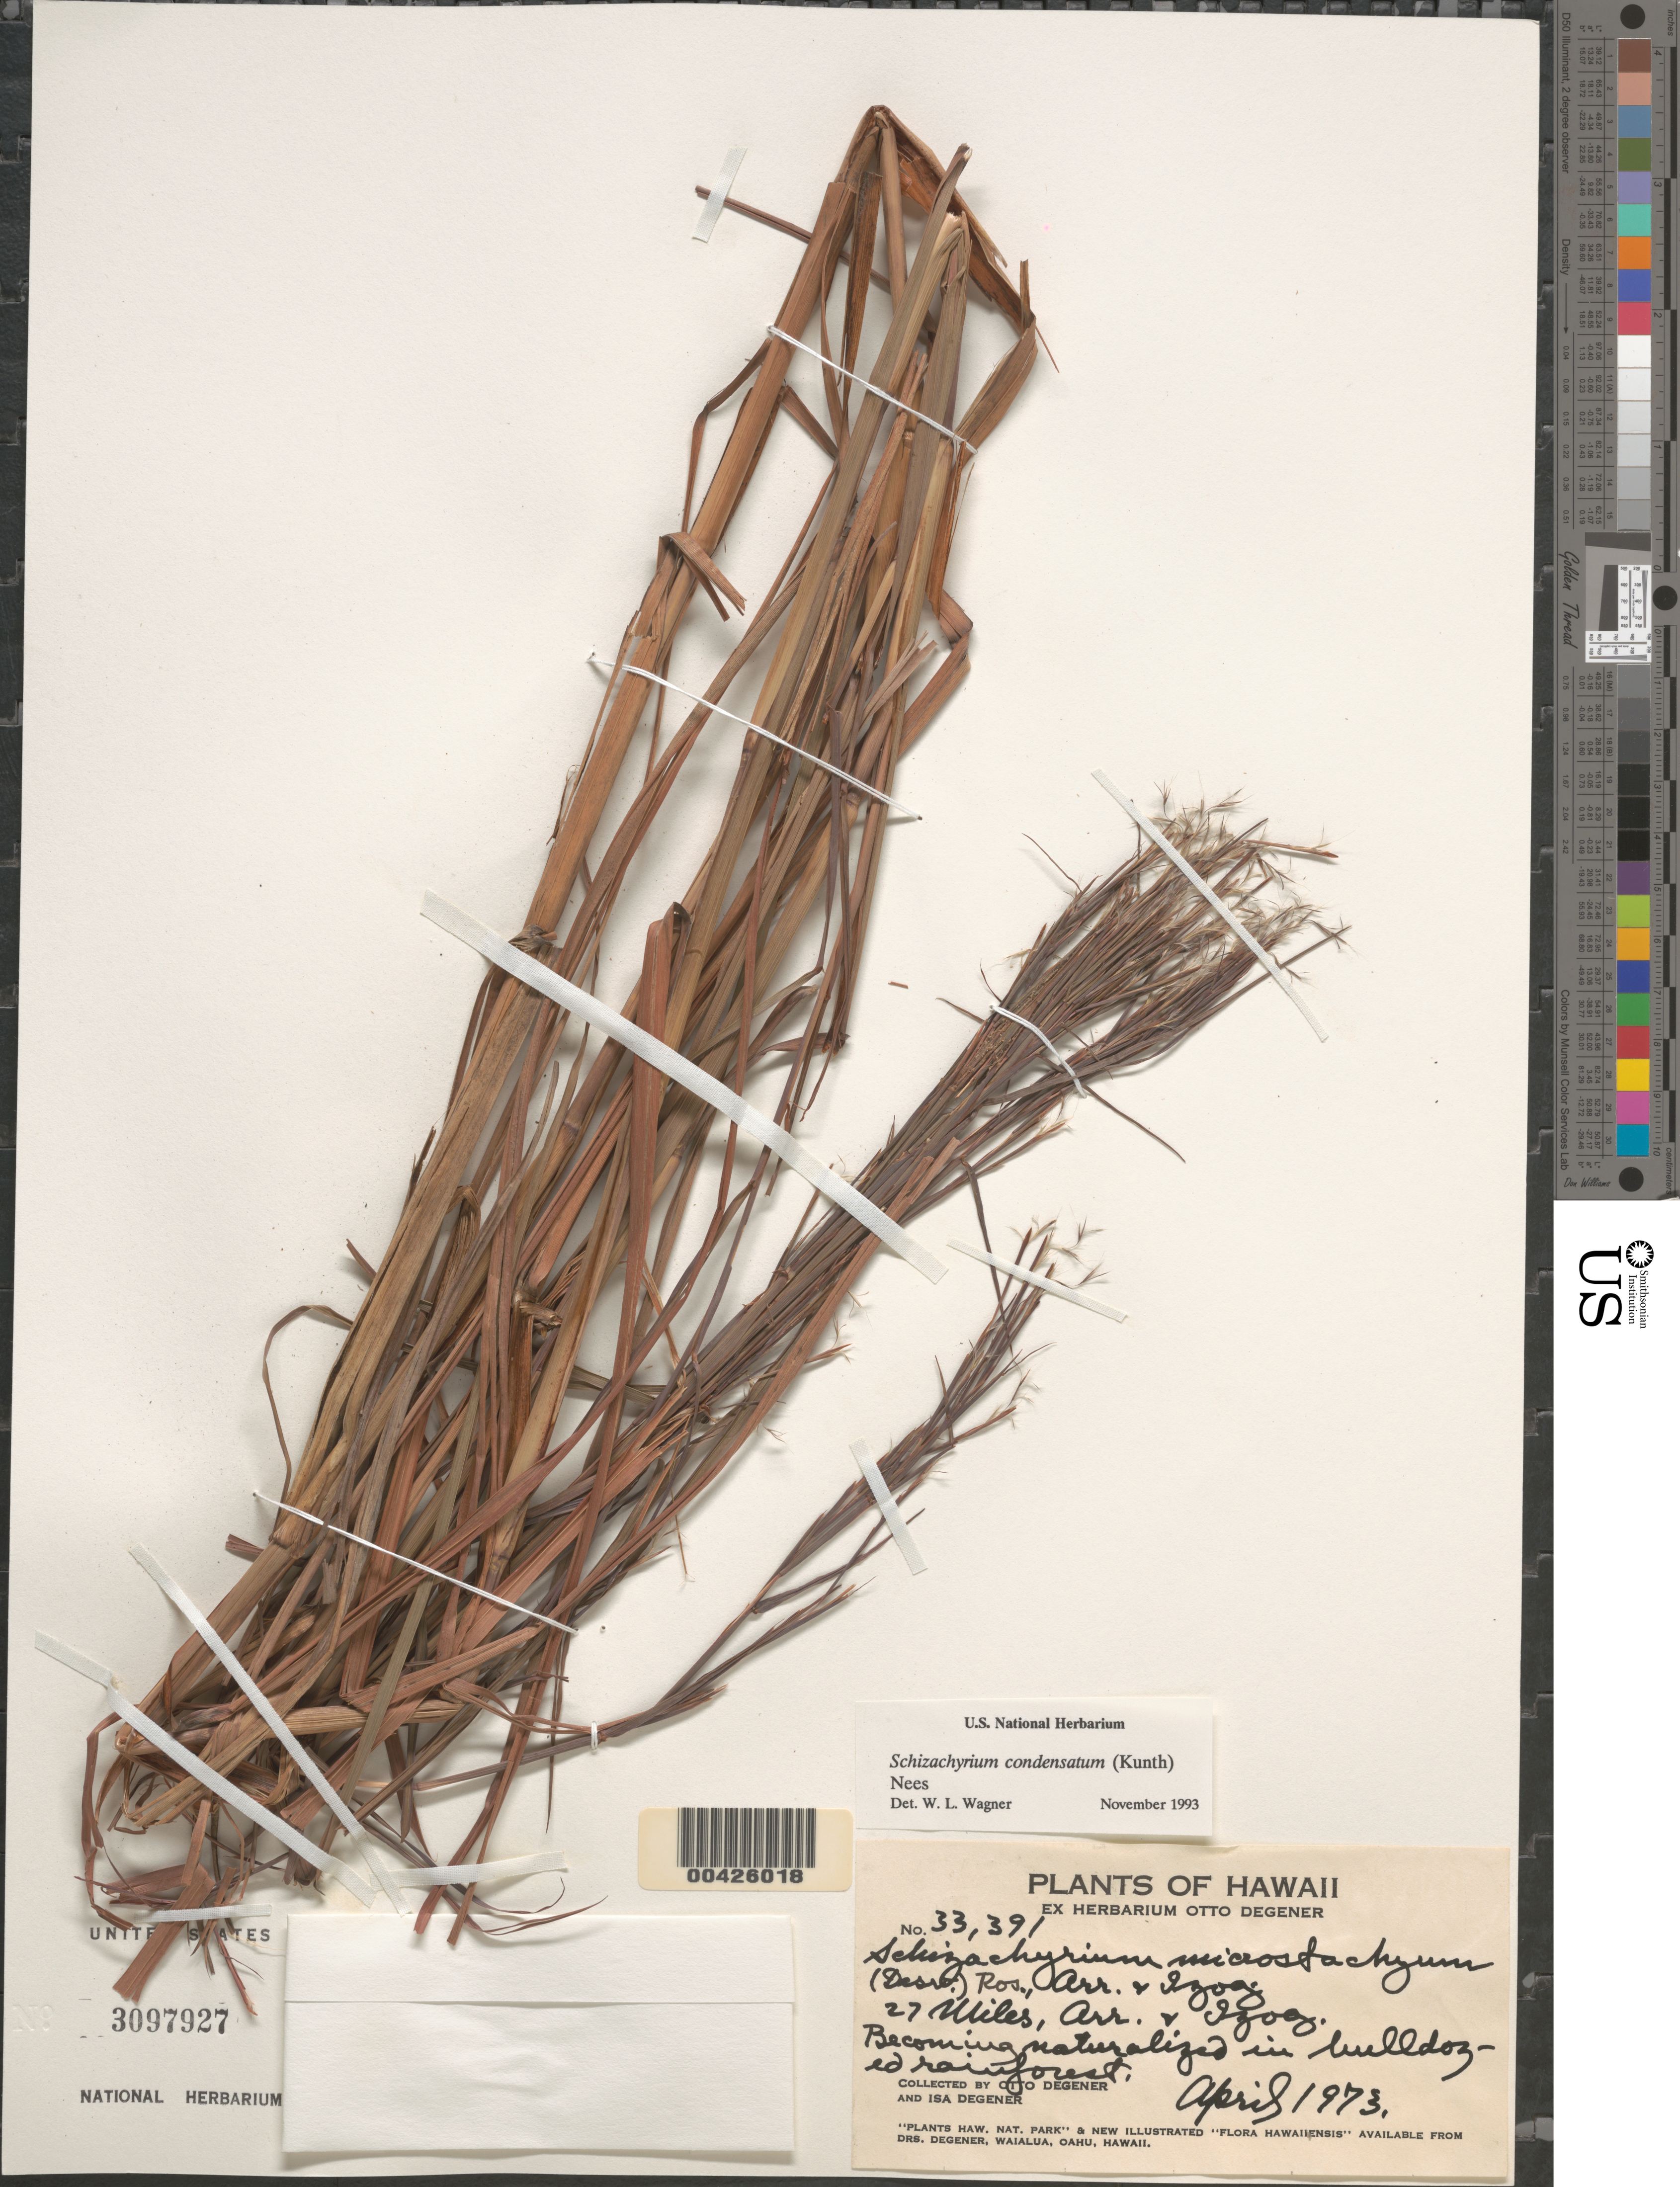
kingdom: Plantae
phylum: Tracheophyta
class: Liliopsida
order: Poales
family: Poaceae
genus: Schizachyrium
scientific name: Schizachyrium microstachyum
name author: (Desv. ex Ham.) Roseng. et al.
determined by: Faccenda, K.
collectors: O. Degener & I. Degener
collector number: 33391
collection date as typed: Apr 1973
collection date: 1973-04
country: United States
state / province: Hawaii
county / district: Hawaii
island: Hawaii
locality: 27 Miles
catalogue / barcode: US 3097927